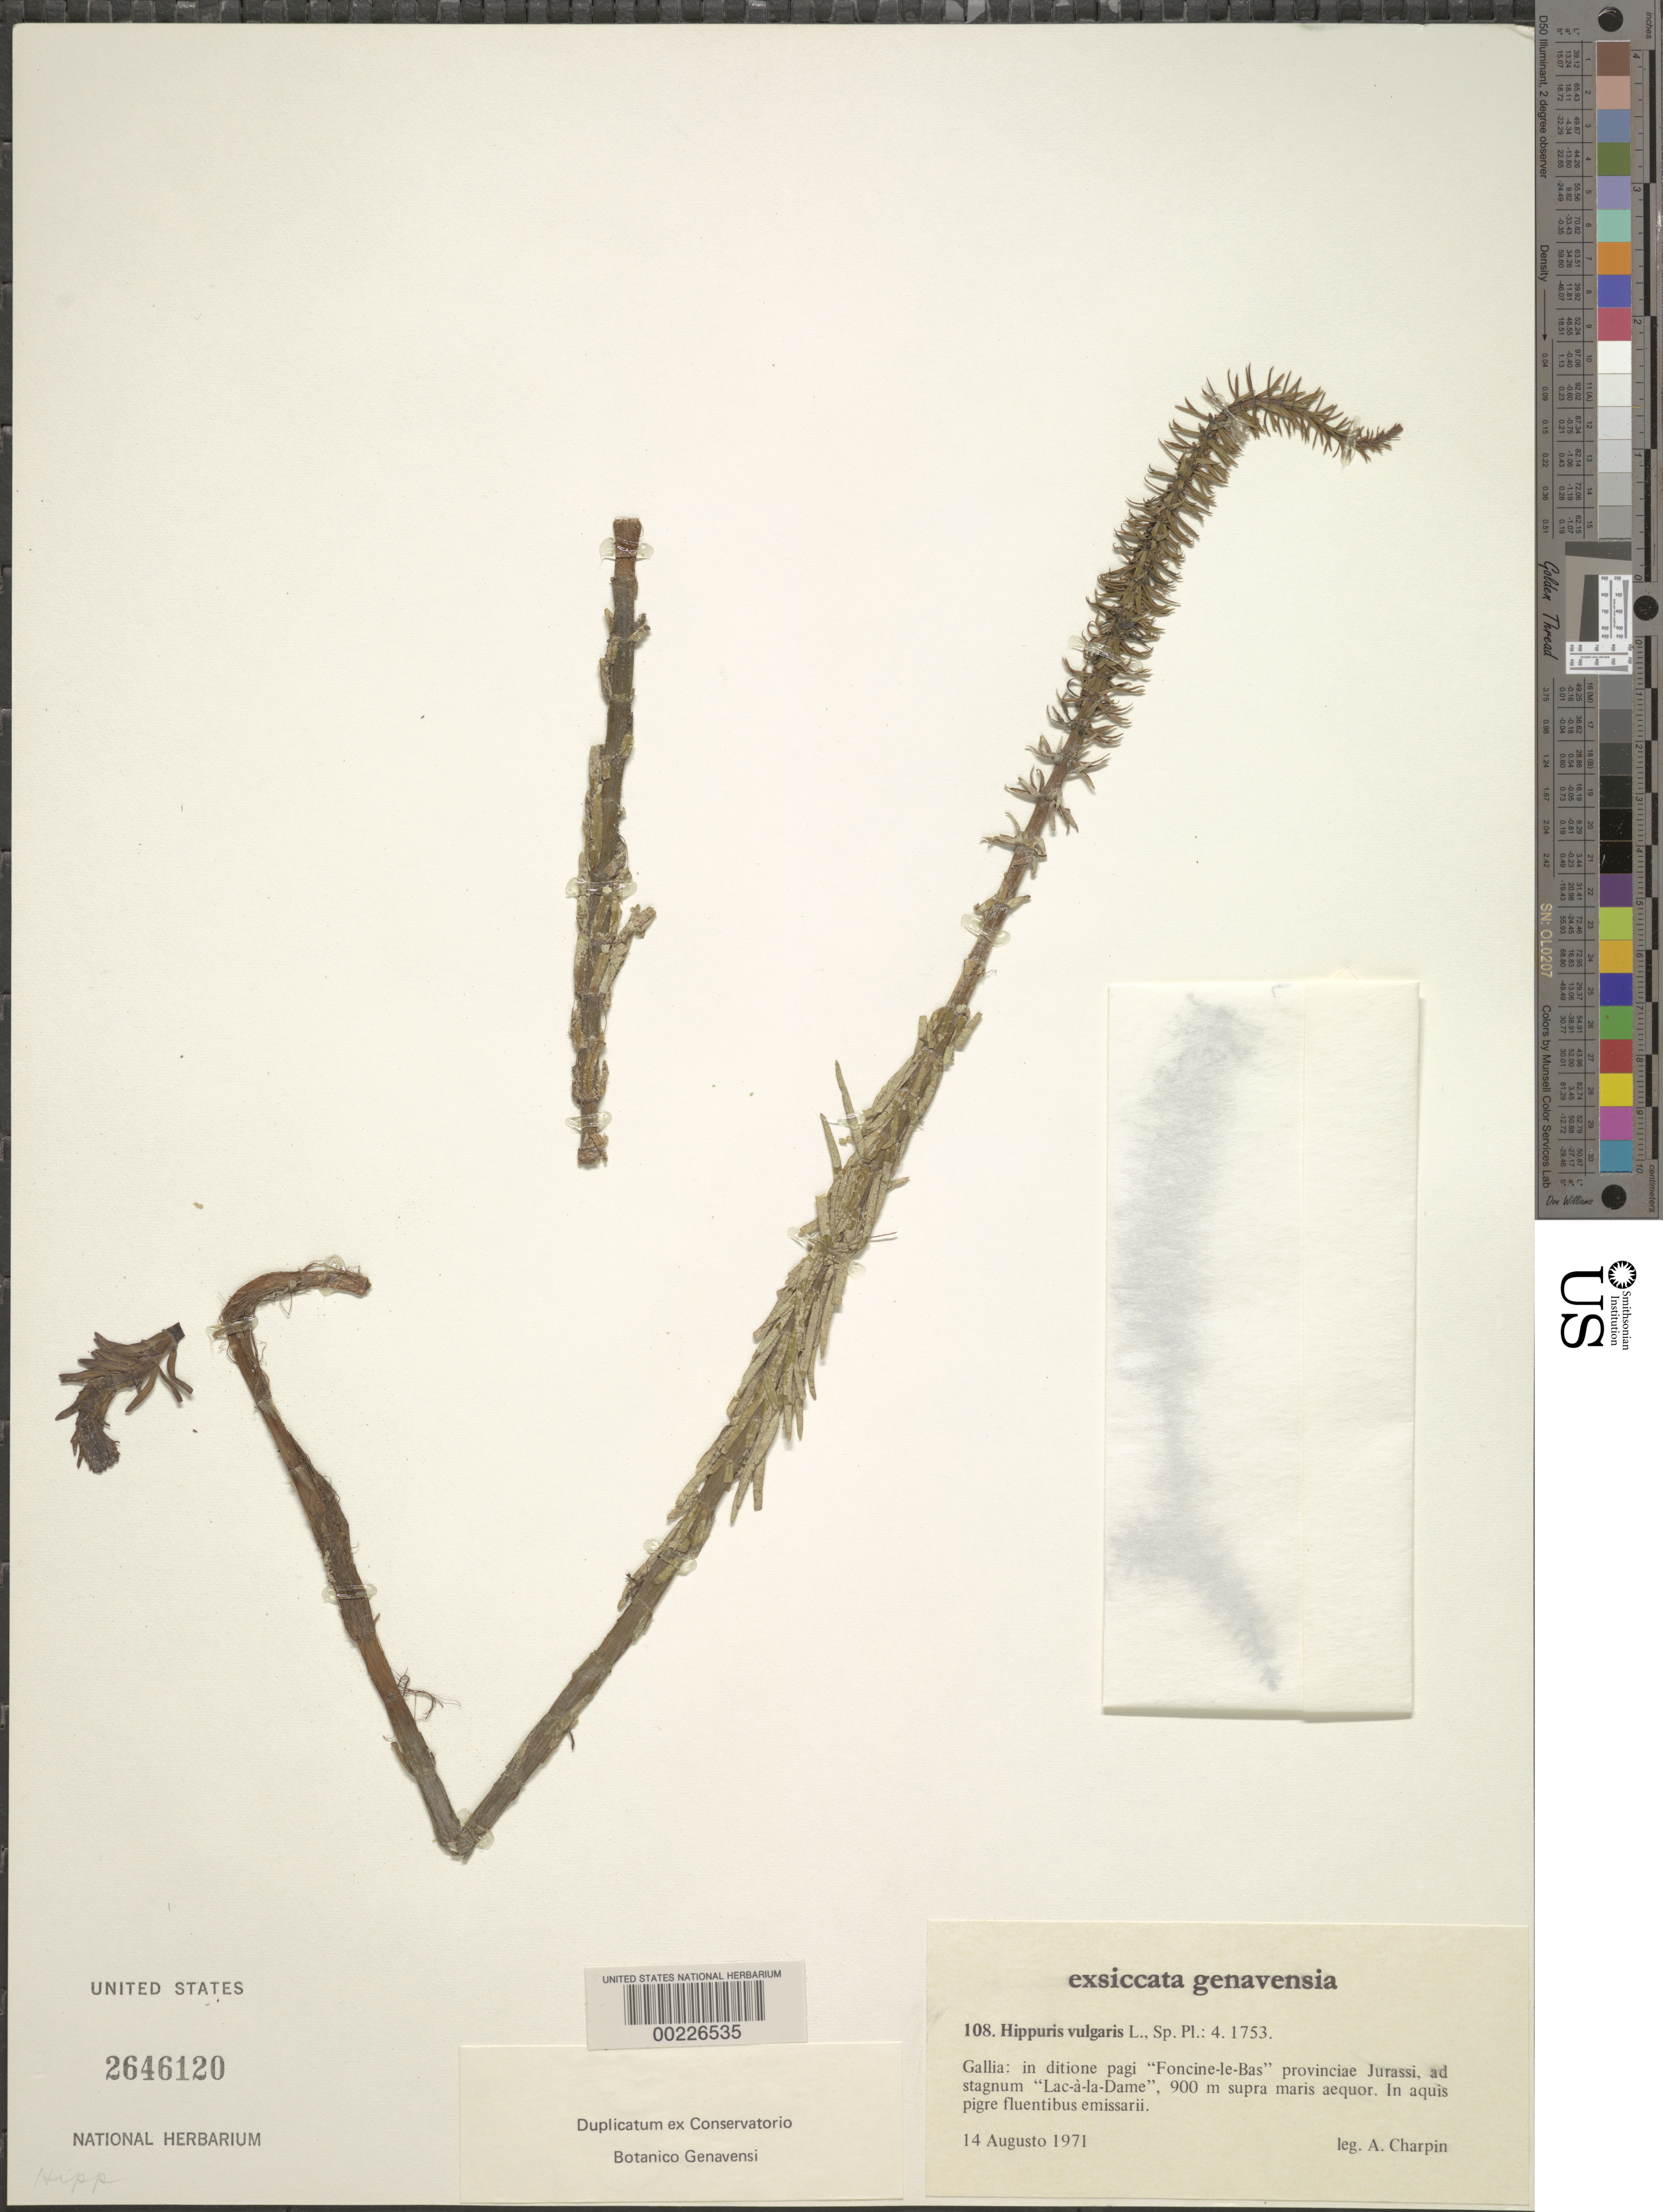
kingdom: Plantae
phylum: Tracheophyta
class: Magnoliopsida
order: Lamiales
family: Plantaginaceae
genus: Hippuris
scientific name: Hippuris vulgaris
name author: L.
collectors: A. Charpin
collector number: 108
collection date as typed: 14 Aug 1971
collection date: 1971-08-14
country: France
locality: Village "foncine-le-bas"; pond "lac-a-la-dame", jurassi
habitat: Sluggish running stream outlet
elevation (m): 900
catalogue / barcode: US 2646120